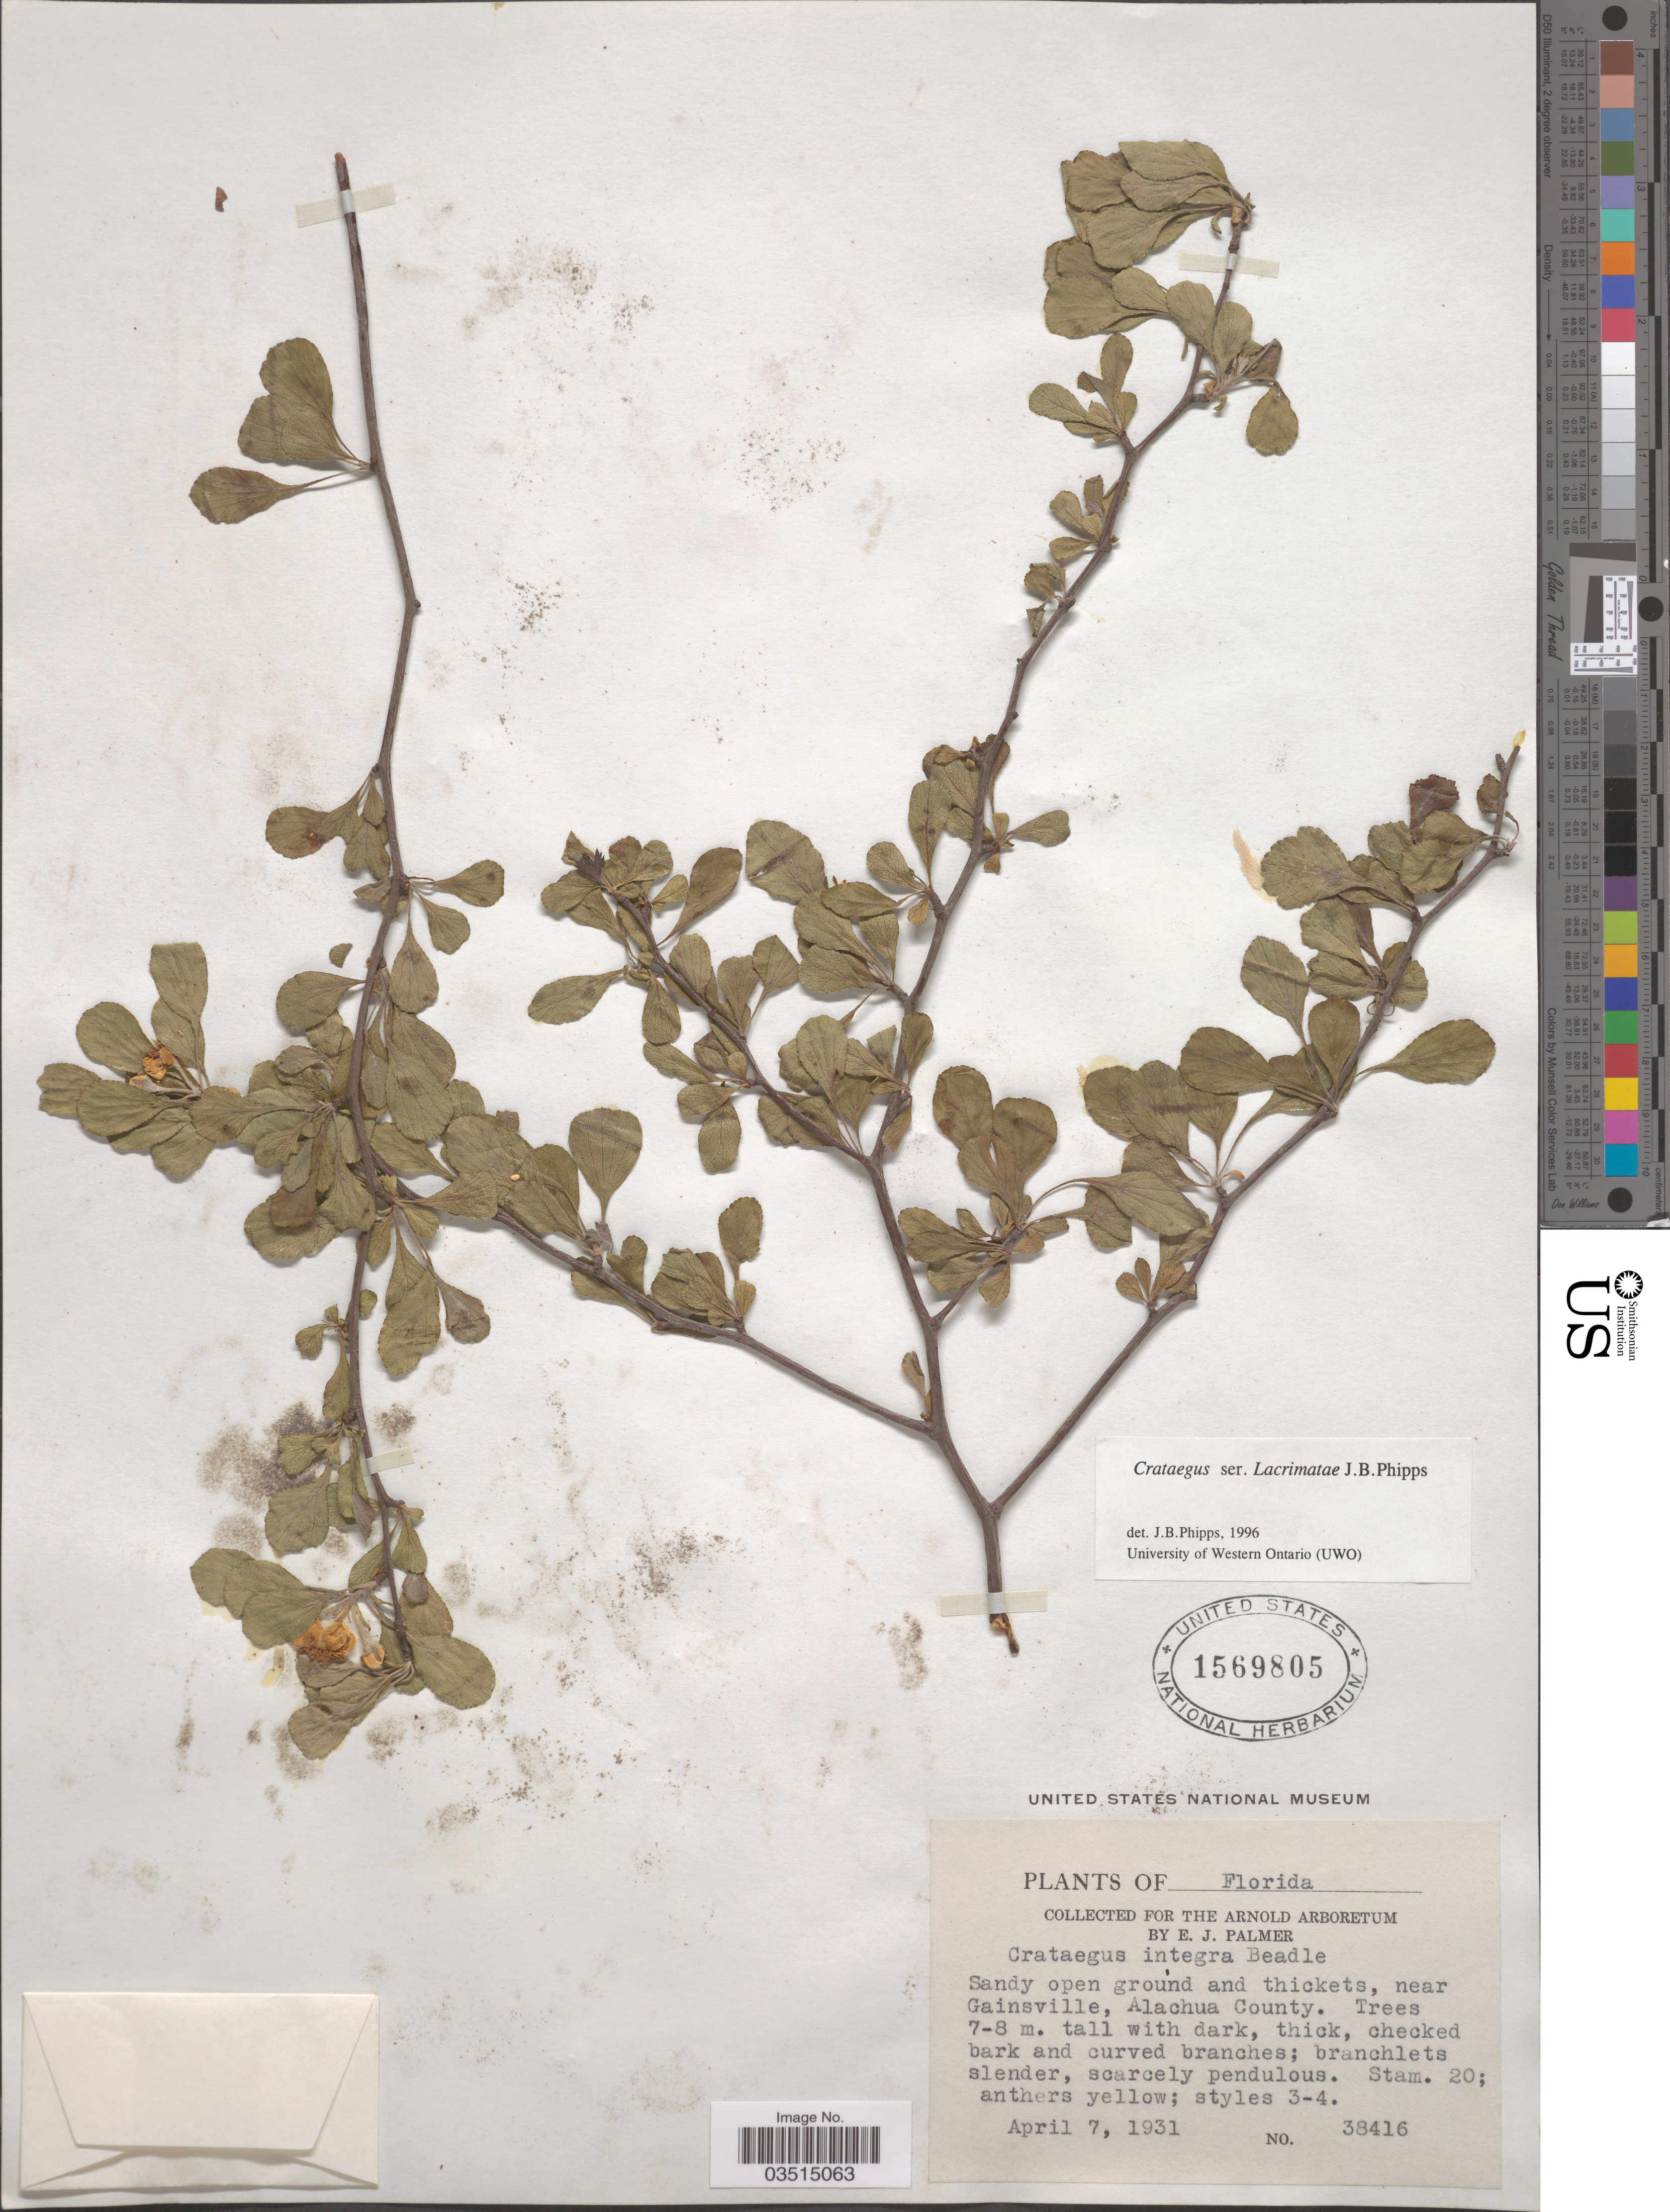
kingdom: Plantae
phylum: Tracheophyta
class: Magnoliopsida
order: Rosales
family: Rosaceae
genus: Crataegus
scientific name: Crataegus integra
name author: (Nash) Beadle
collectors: E. J. Palmer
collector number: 38416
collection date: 1931-04-07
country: United States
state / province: Florida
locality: Near Gainsville, Alachua County.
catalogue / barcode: US 1569805